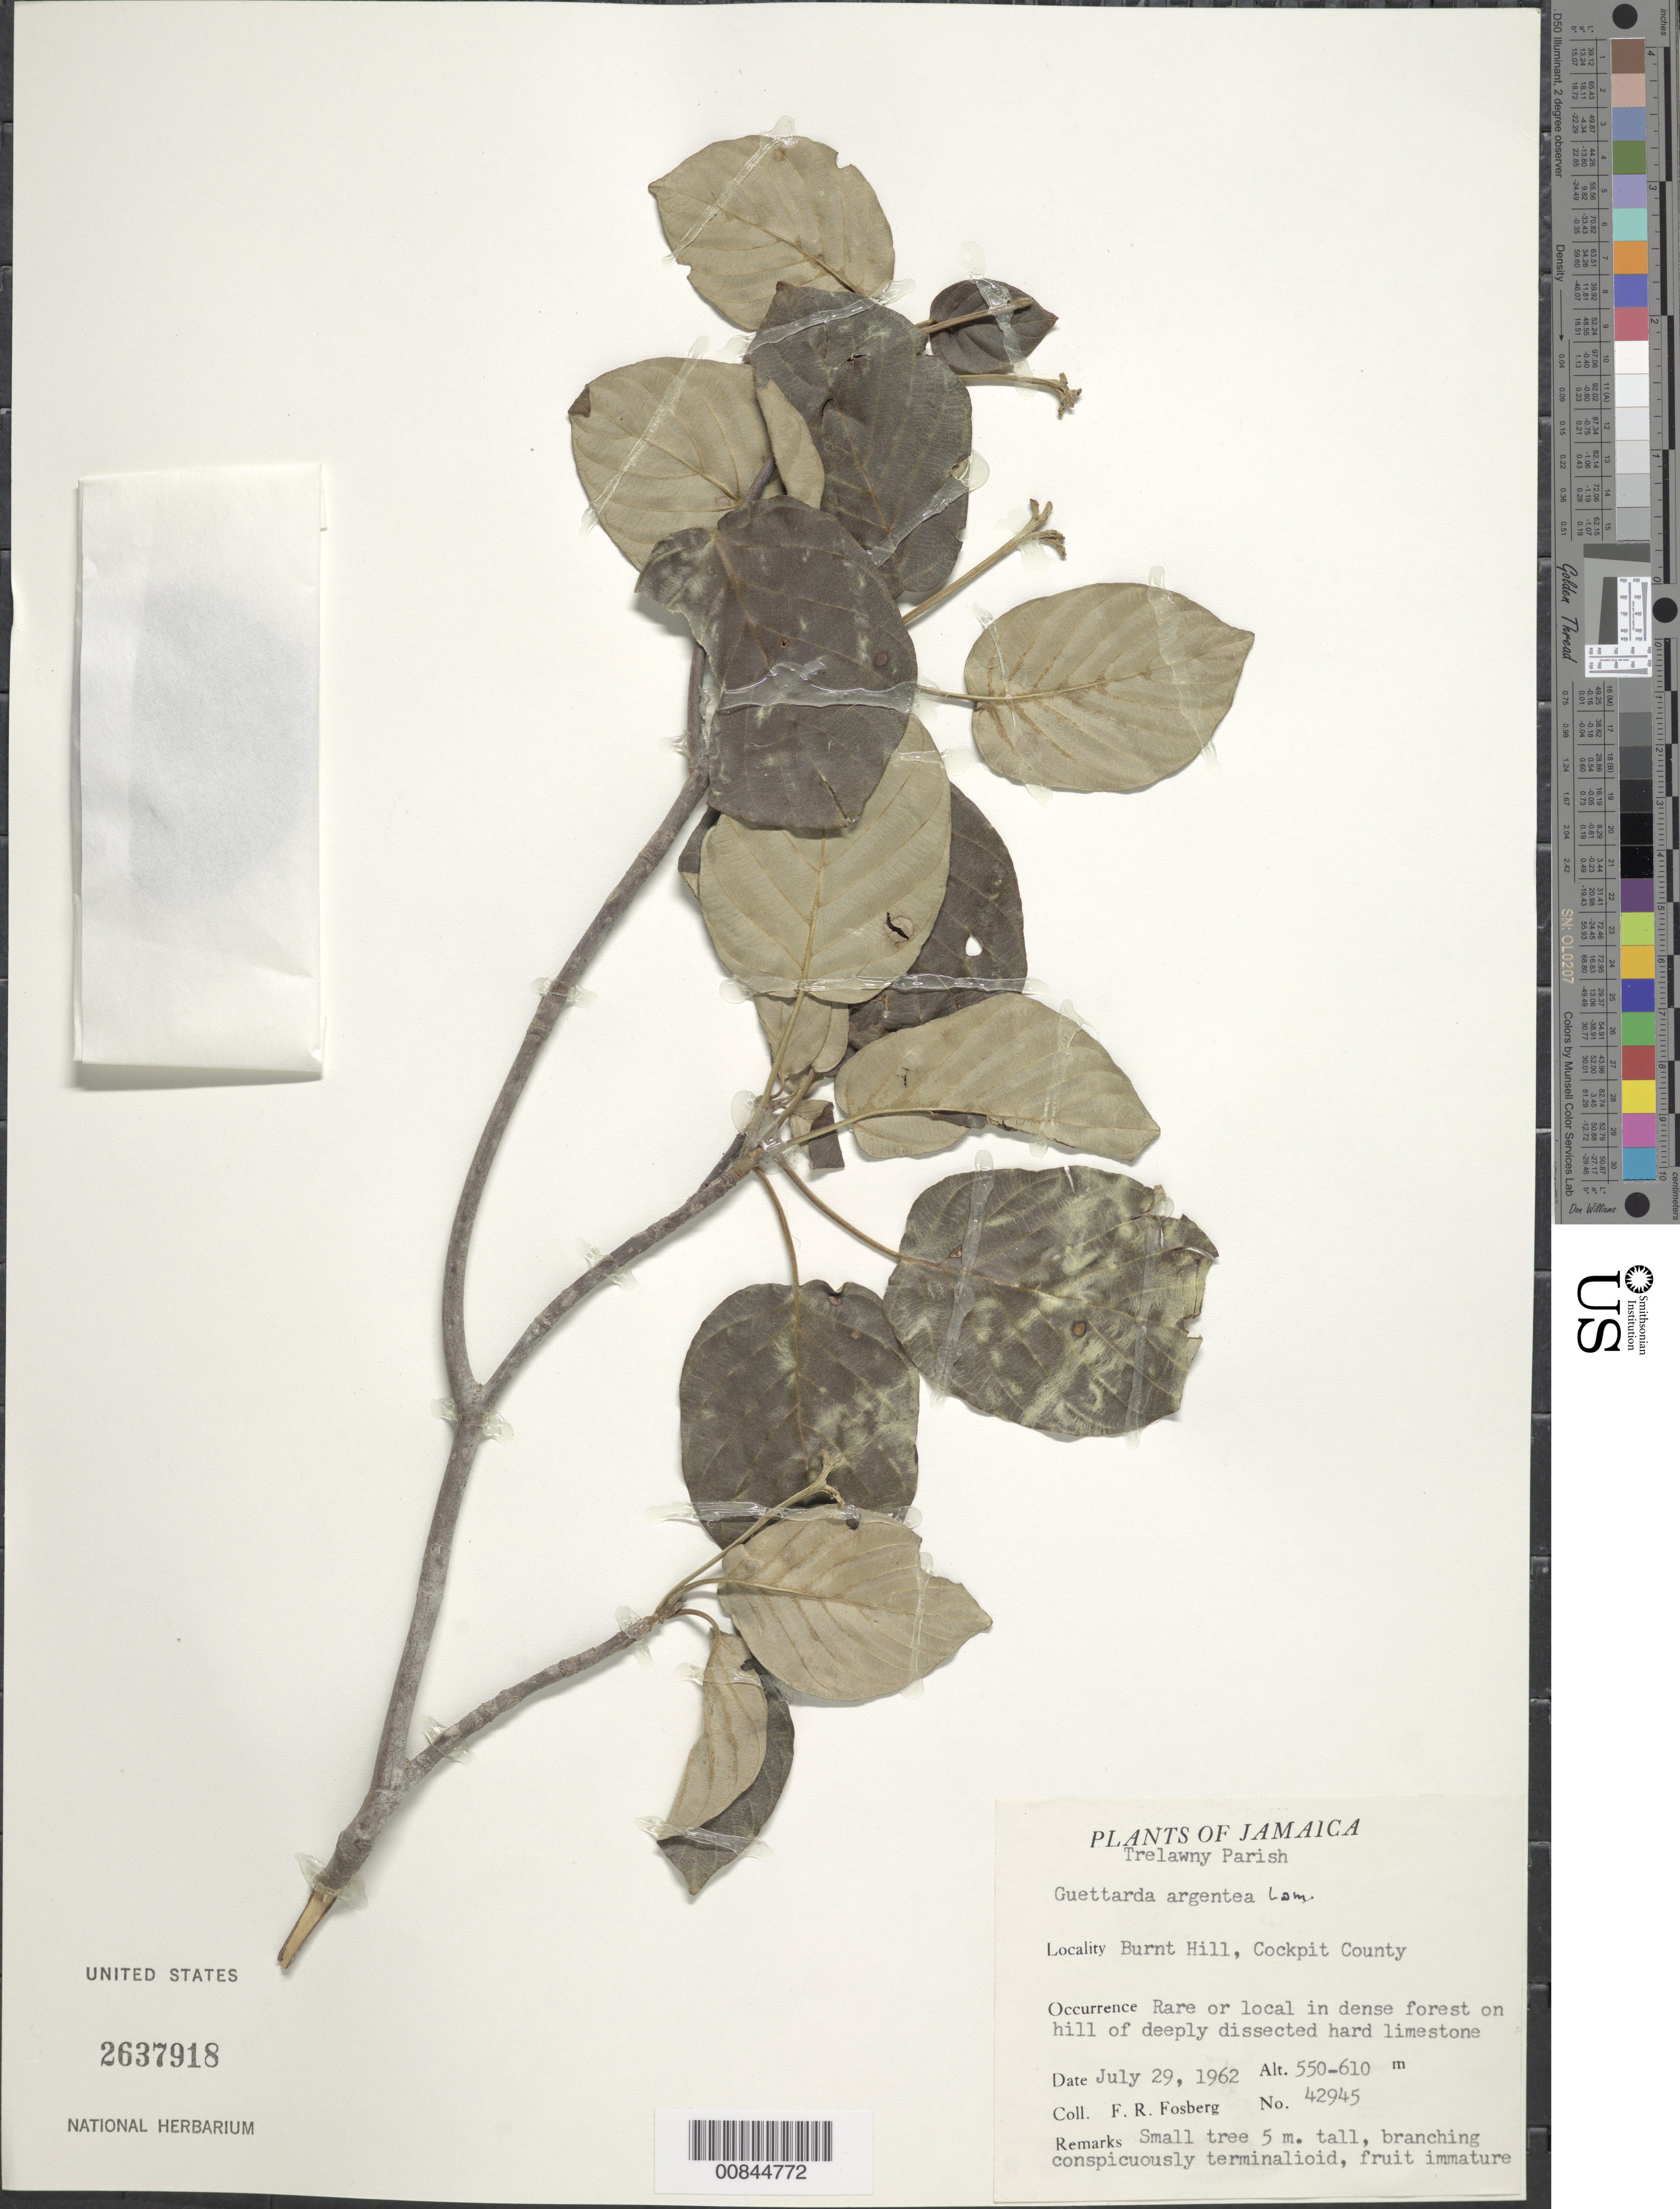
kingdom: Plantae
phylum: Tracheophyta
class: Magnoliopsida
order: Gentianales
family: Rubiaceae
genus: Guettarda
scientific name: Guettarda argentea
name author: Lam.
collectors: F. R. Fosberg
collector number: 42945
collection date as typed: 29 Jul 1962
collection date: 1962-07-29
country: Jamaica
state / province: Trelawny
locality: Burnt Hill, Cockpit Country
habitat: Dense forest on hill of deeply dissected hard limestone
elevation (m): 550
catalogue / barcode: US 2637918